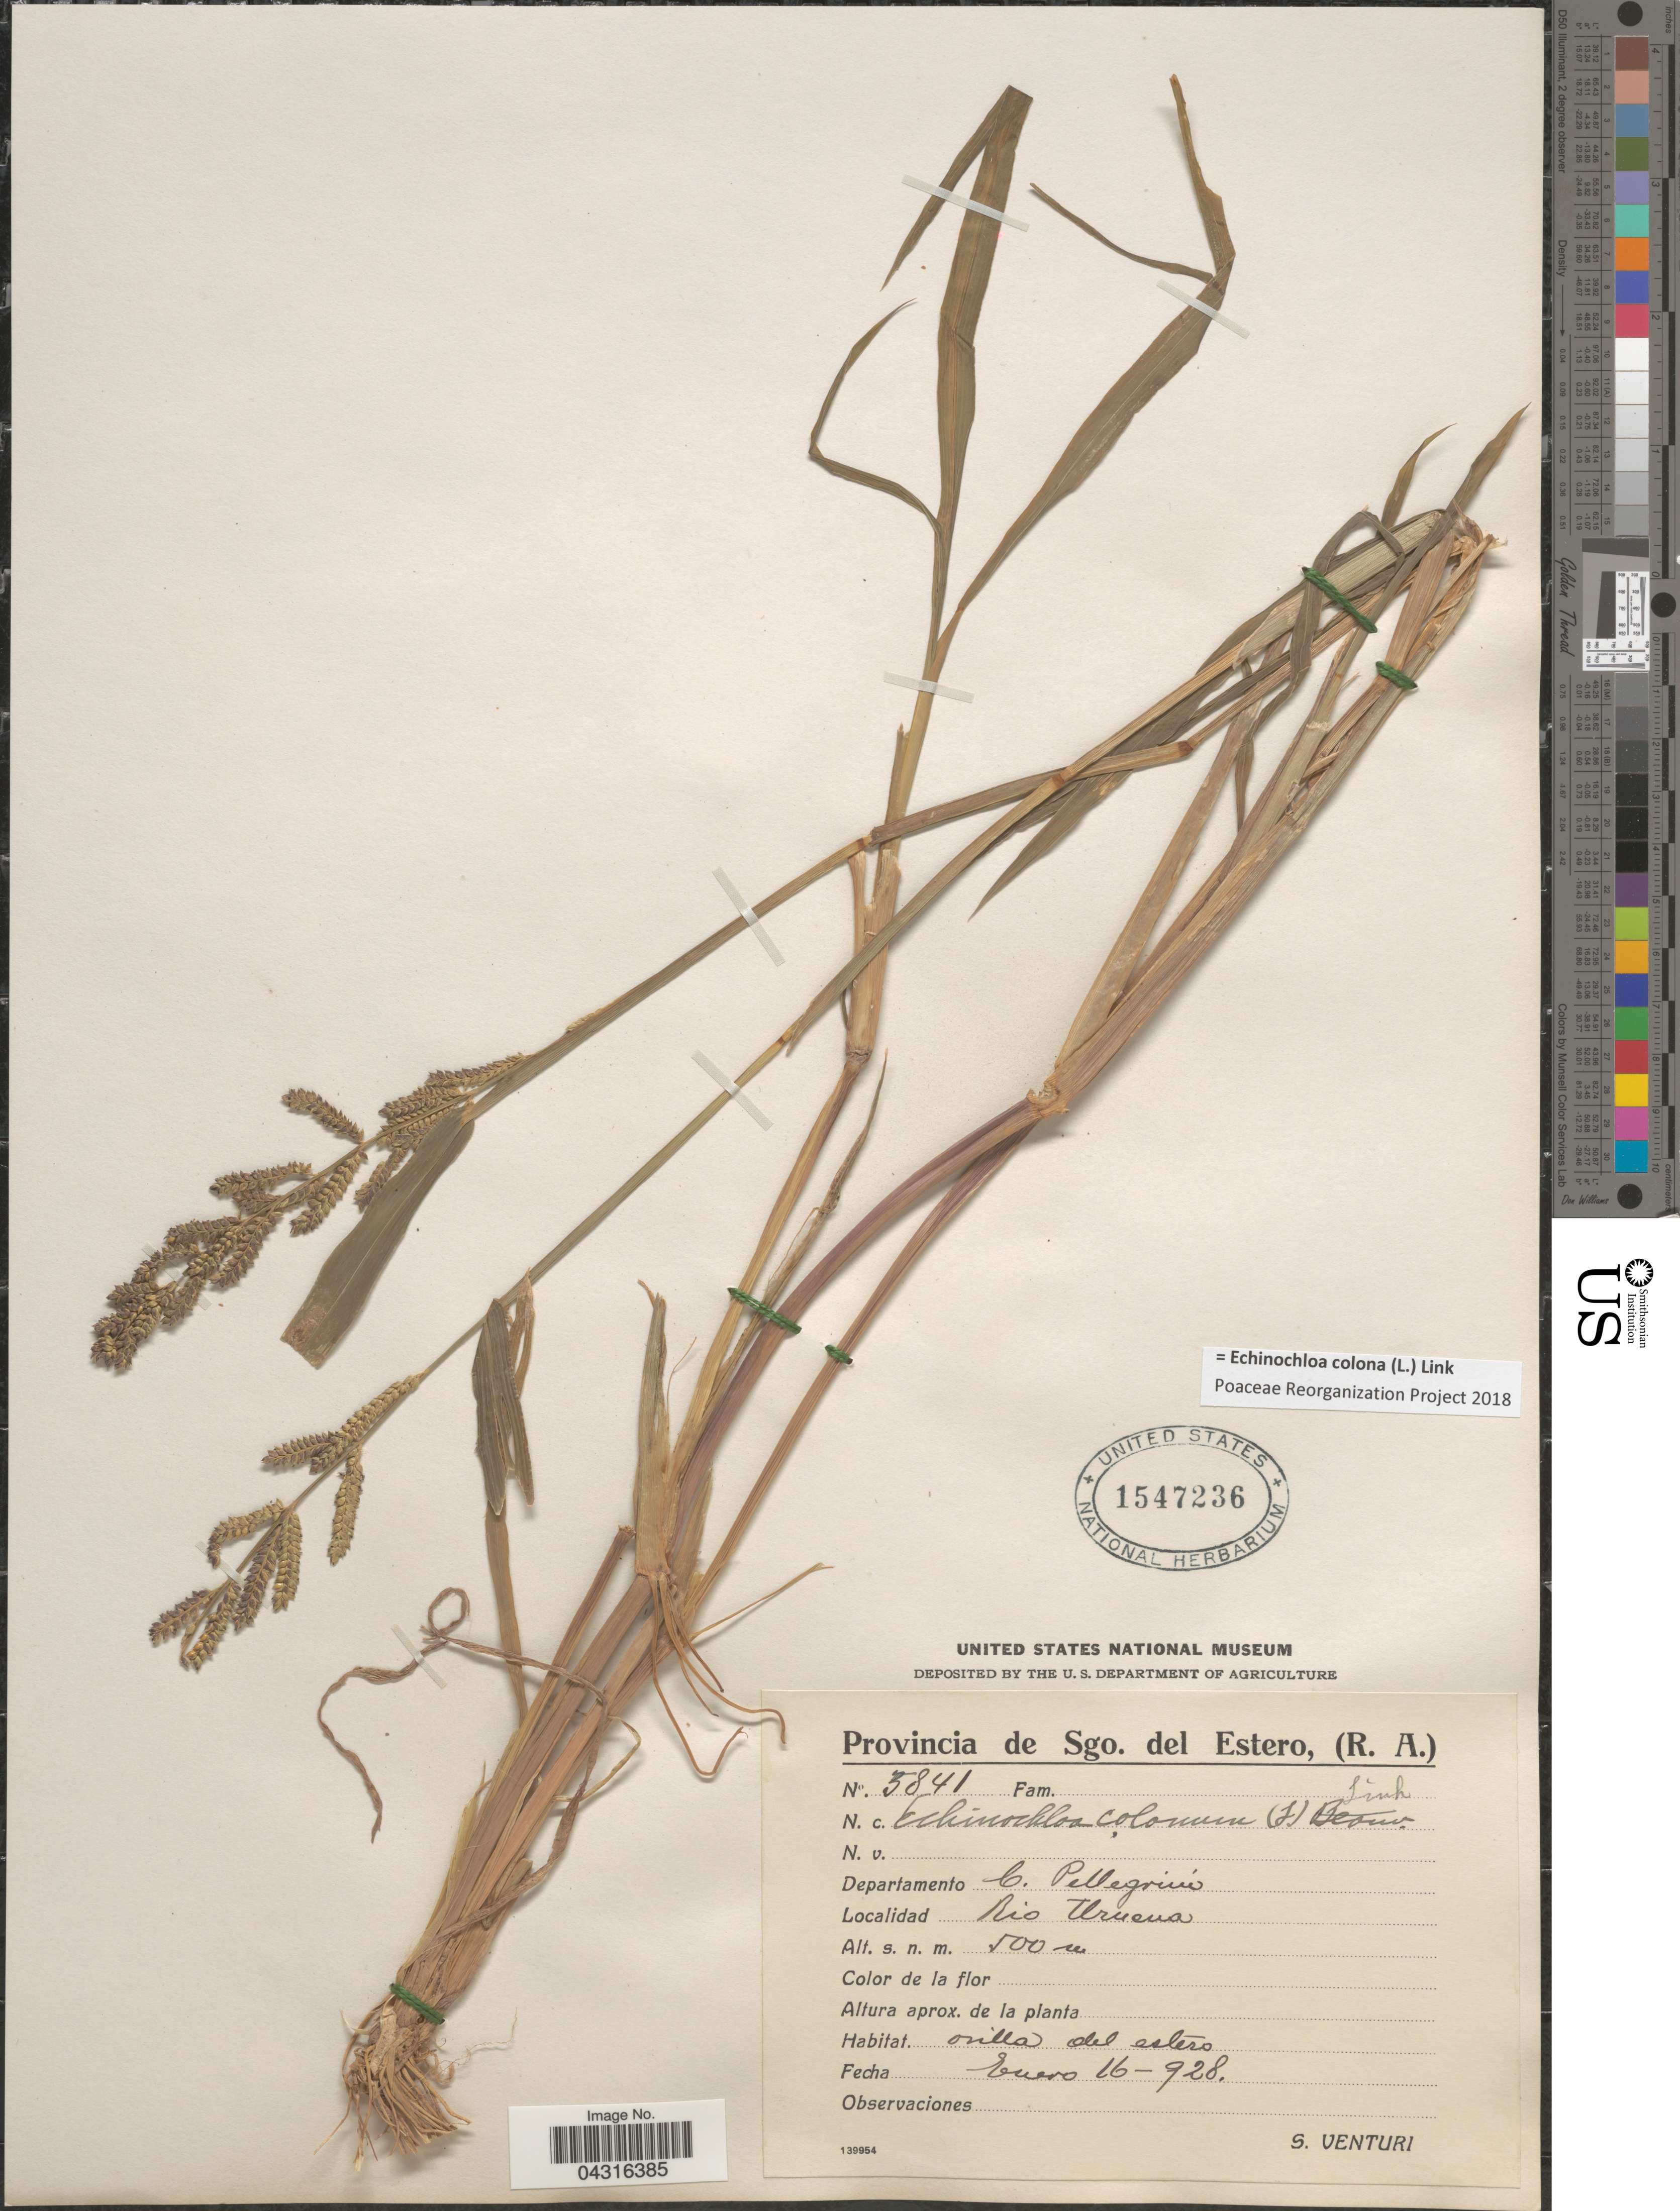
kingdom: Plantae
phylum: Tracheophyta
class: Liliopsida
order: Poales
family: Poaceae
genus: Echinochloa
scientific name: Echinochloa colona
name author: (L.) Link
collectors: S. Venturi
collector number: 5841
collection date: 1928-01-16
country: Argentina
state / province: Santiago del Estero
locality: Departamento C. Pellegrini. Rio Uruena.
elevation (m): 500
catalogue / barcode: US 1547236